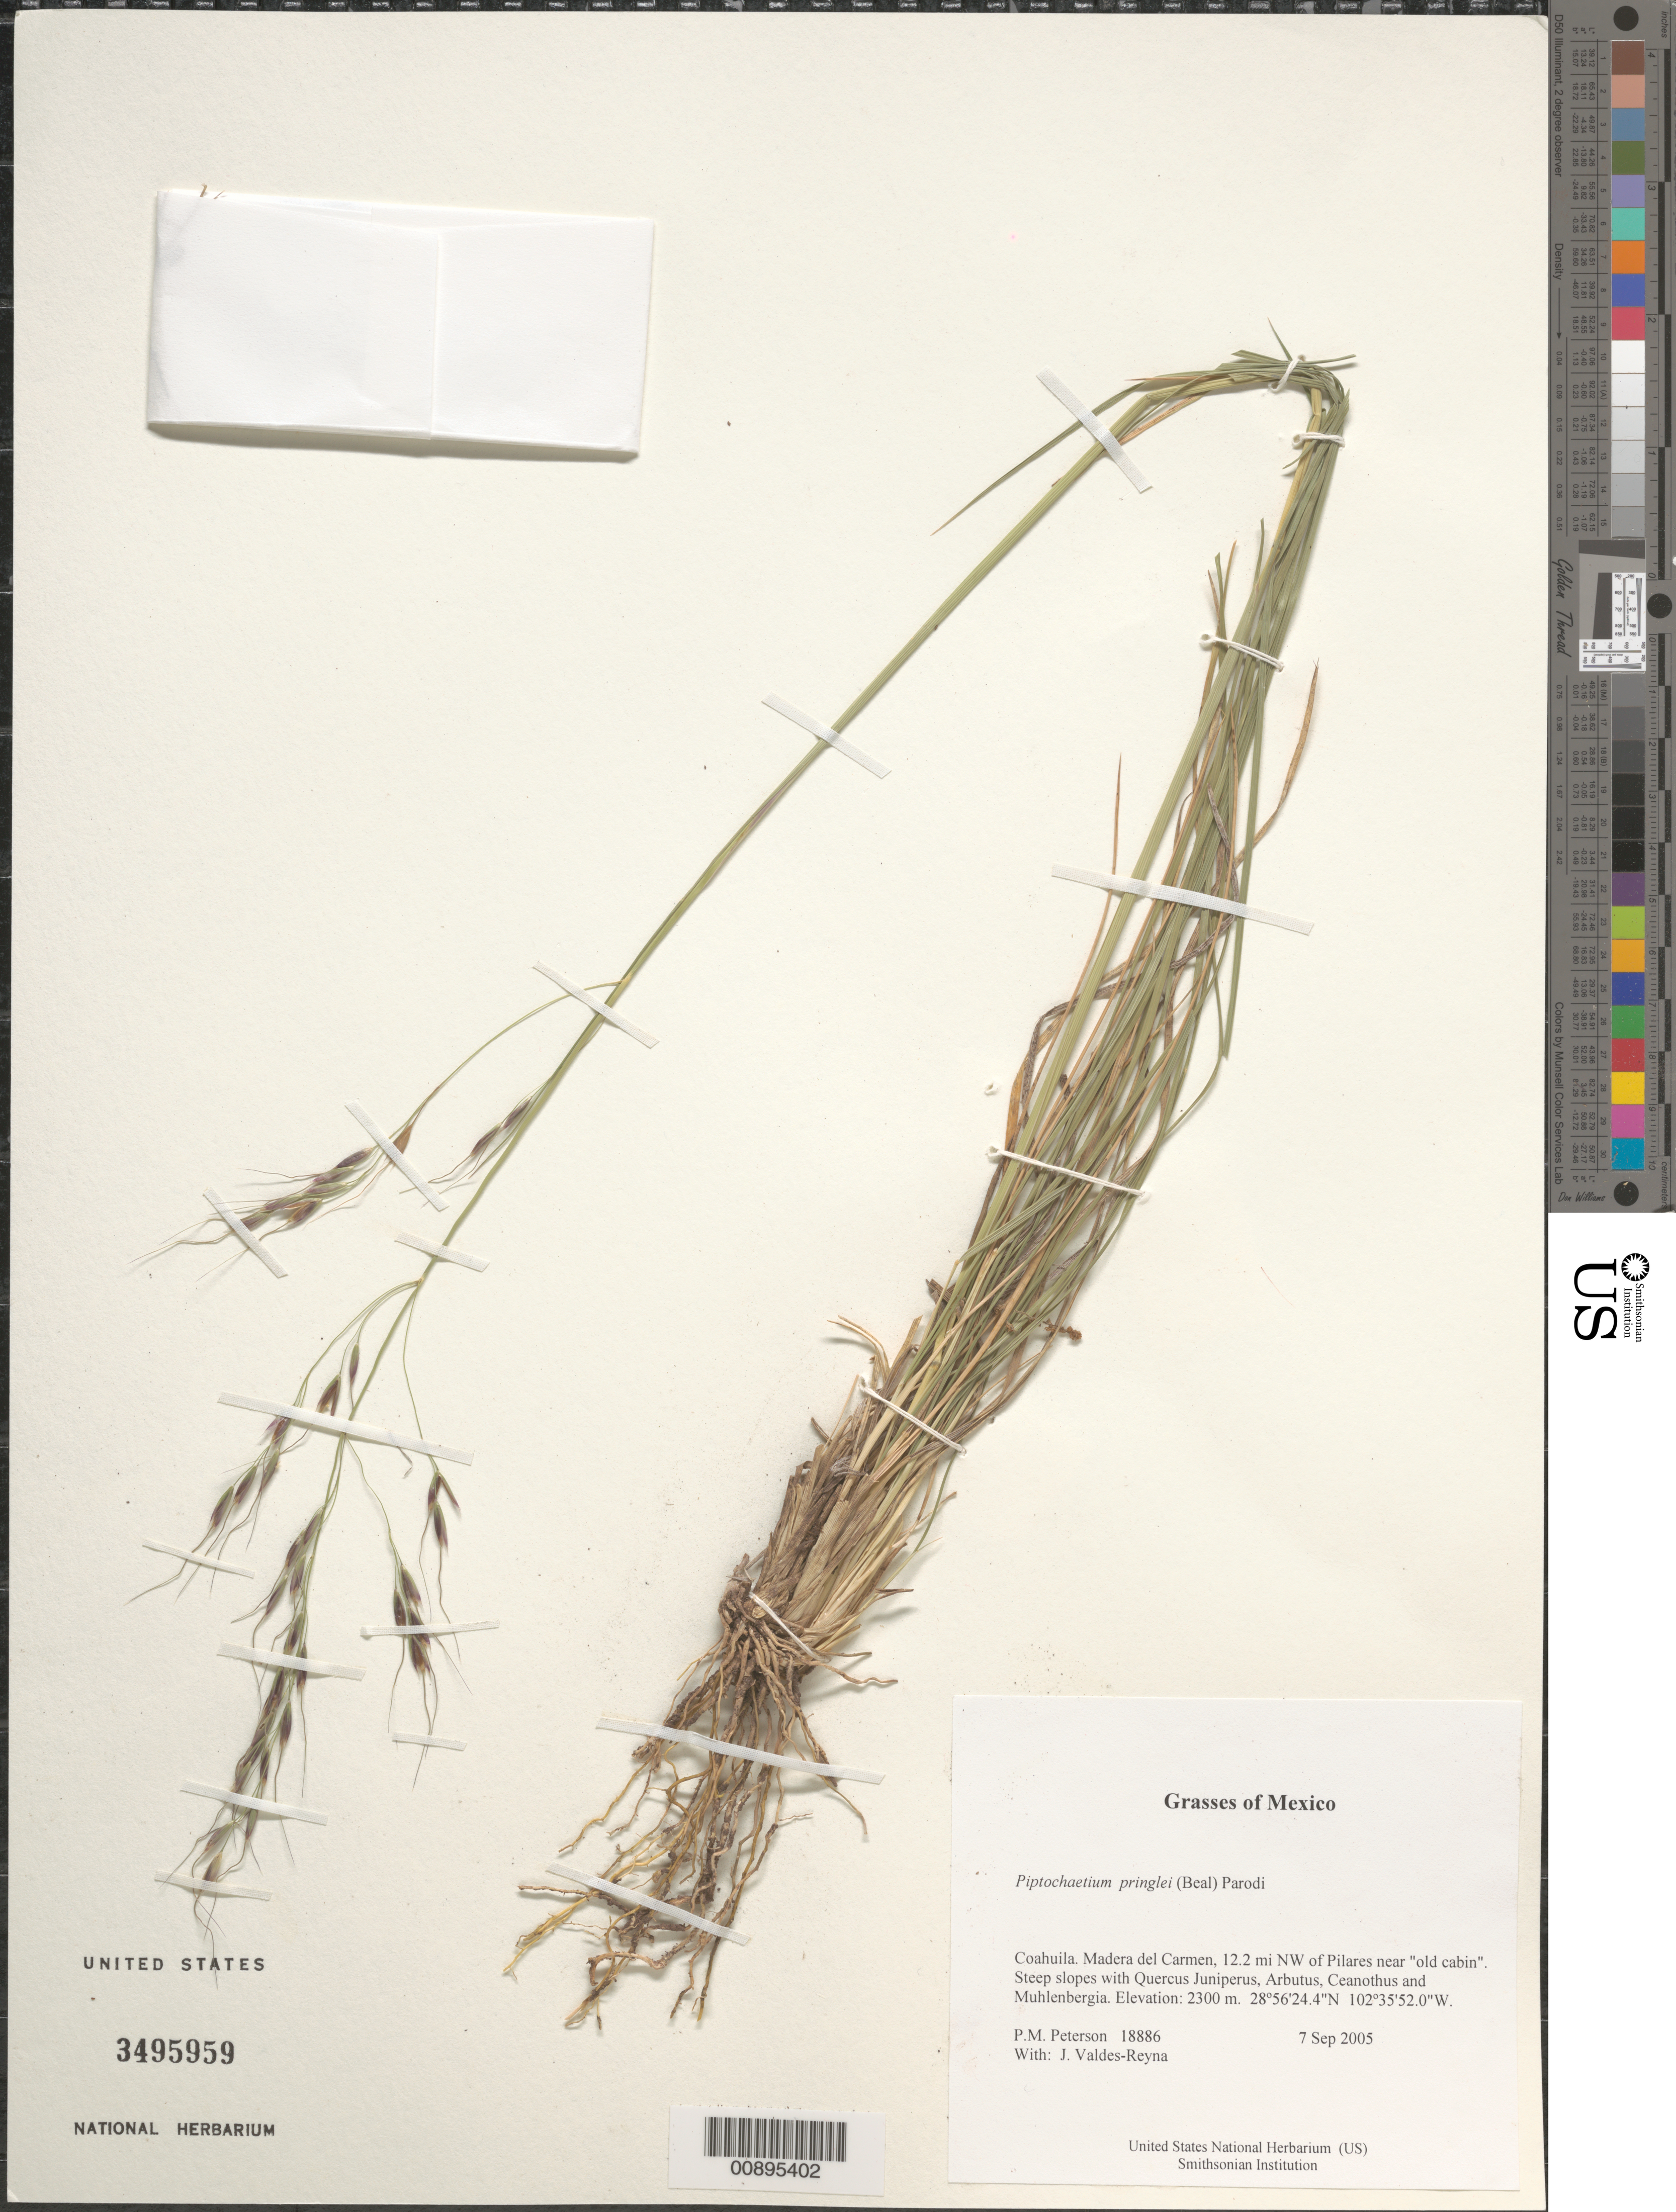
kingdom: Plantae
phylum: Tracheophyta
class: Liliopsida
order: Poales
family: Poaceae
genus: Piptochaetium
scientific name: Piptochaetium pringlei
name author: (W.J. Beal) Parodi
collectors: P. M. Peterson & J. Valdés-Reyna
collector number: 18886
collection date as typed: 07 Sep 2005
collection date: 2005-09-07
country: Mexico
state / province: Coahuila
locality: Madera del Carmen, 12.2 mi NW of Pilares near "old cabin". Steep slopes with Quercus Juniperus, Arbutus, Ceanothus and Muhlenbergia.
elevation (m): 2300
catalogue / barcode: US 3495959